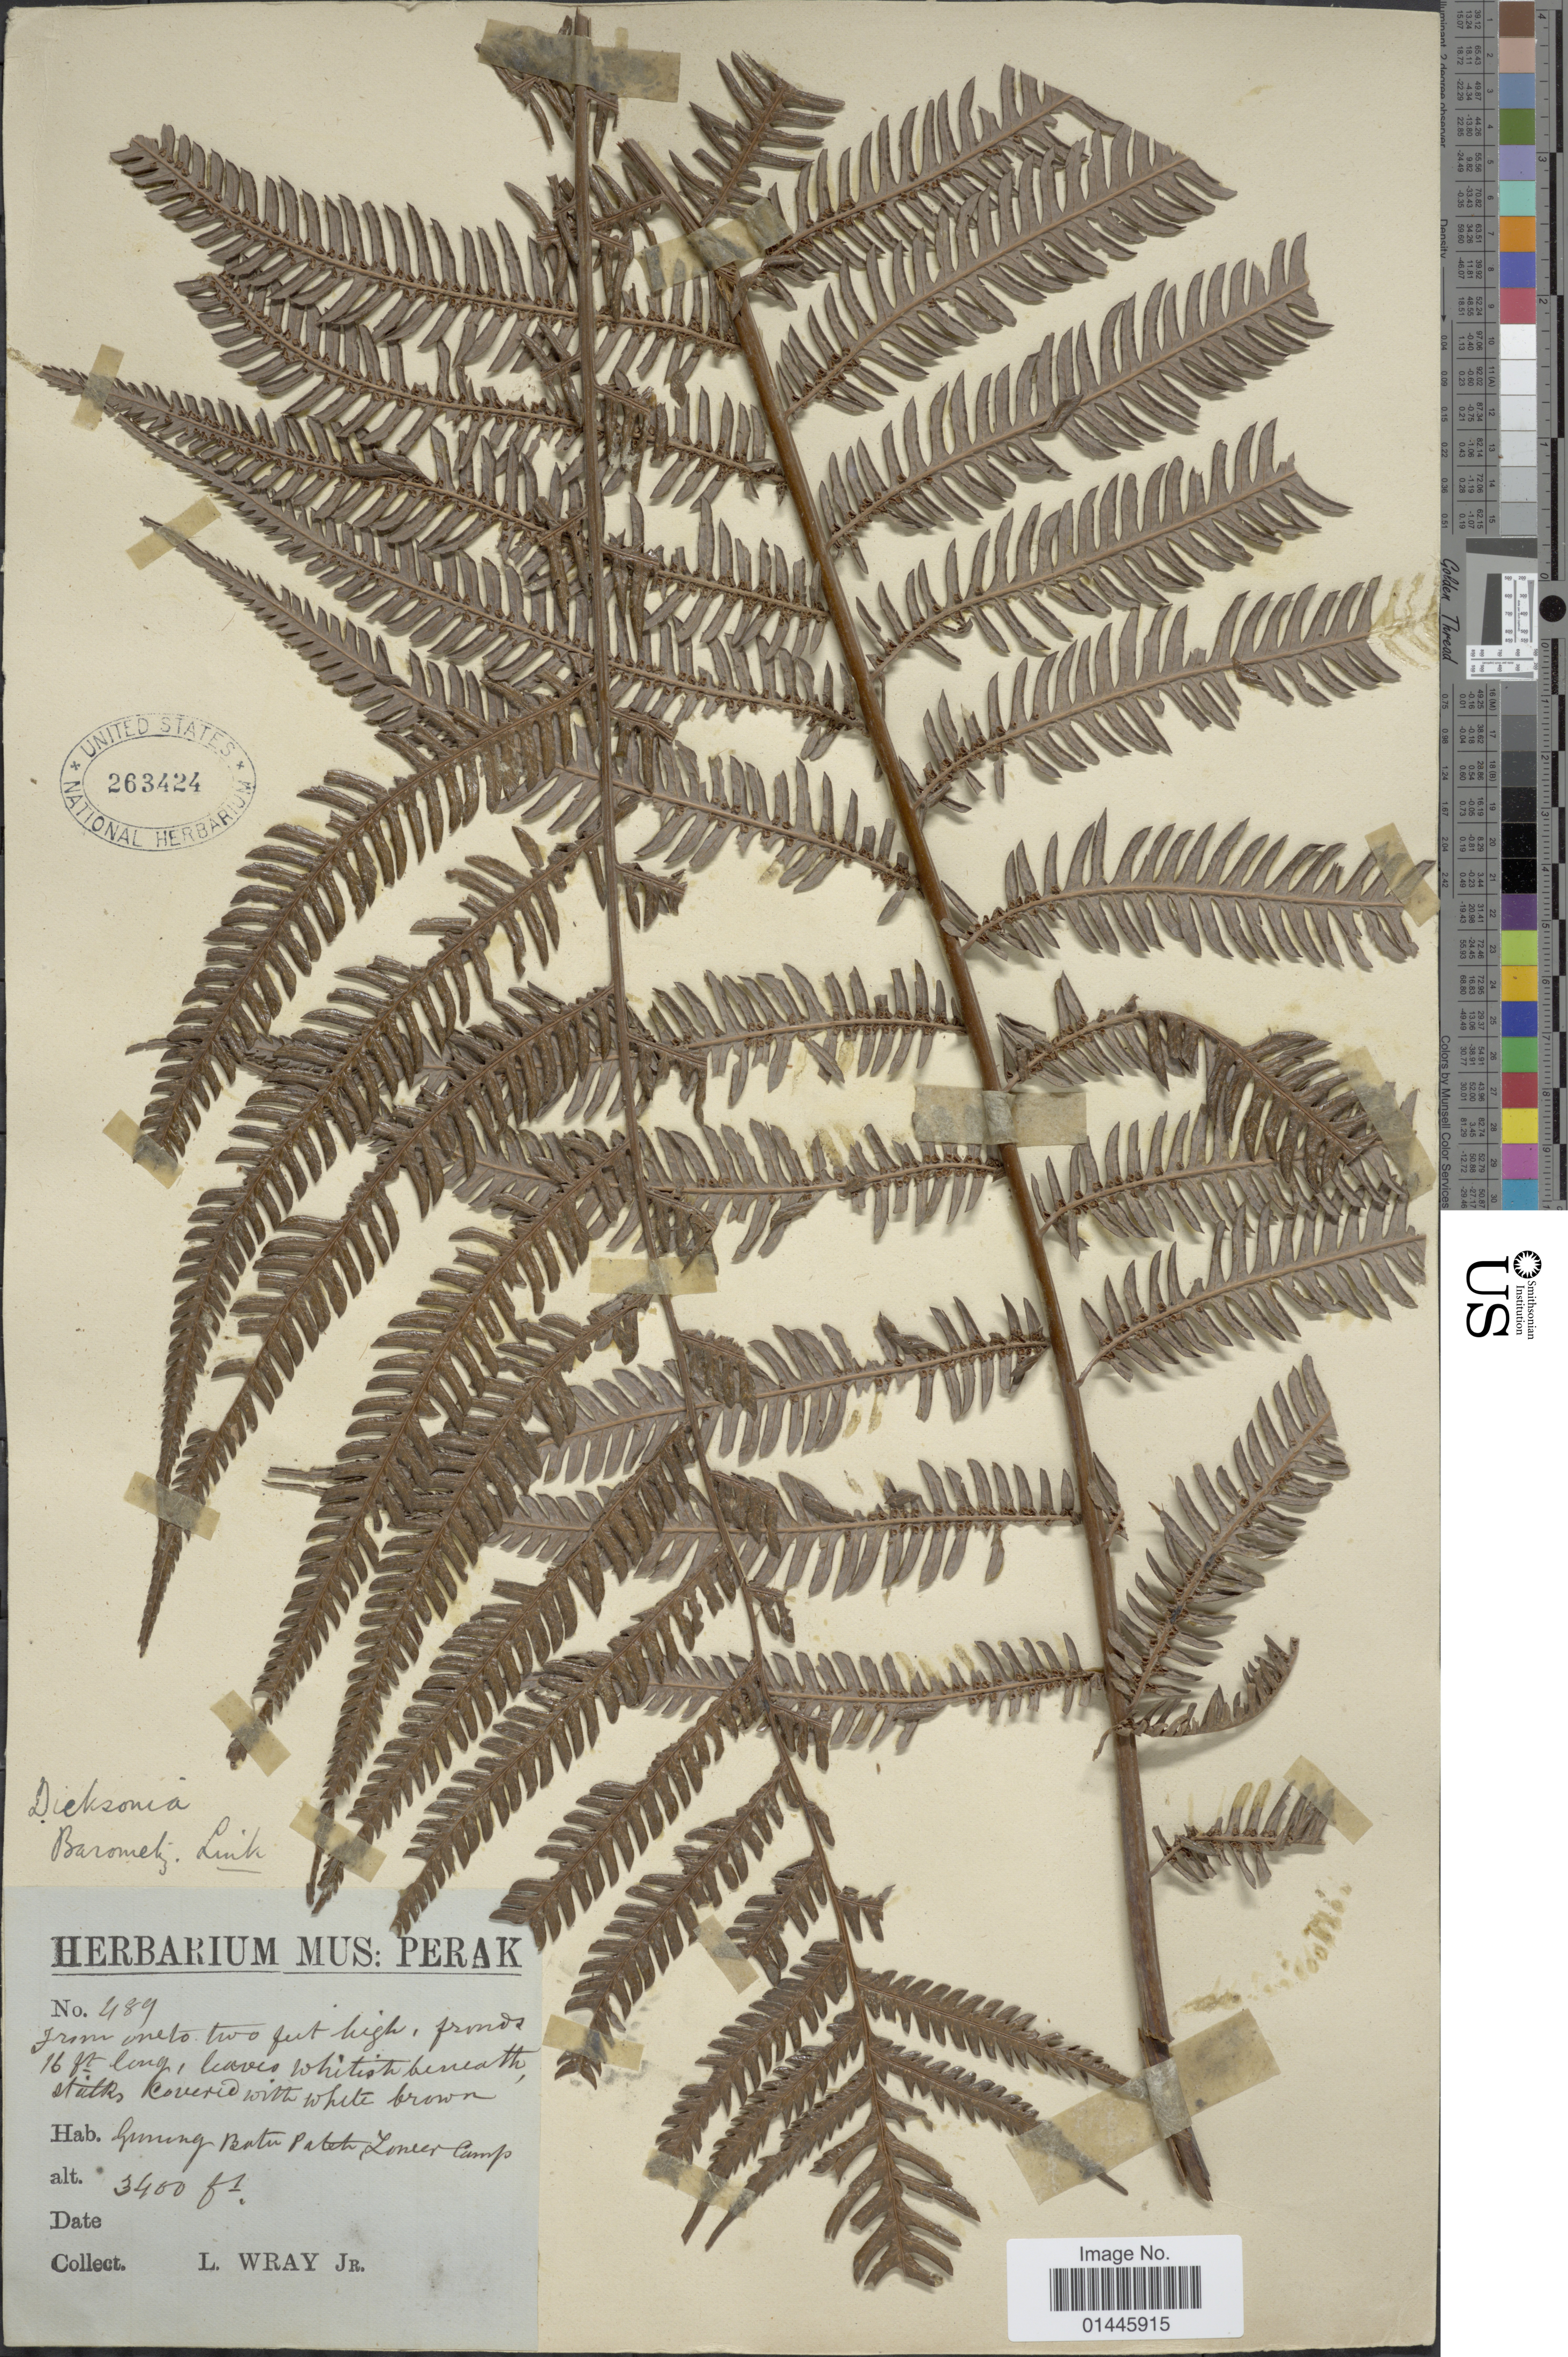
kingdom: Plantae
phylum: Tracheophyta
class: Polypodiopsida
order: Cyatheales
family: Cibotiaceae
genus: Cibotium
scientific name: Cibotium barometz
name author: (L.) J. Sm.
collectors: L. Wray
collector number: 489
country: Malaysia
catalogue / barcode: US 263424